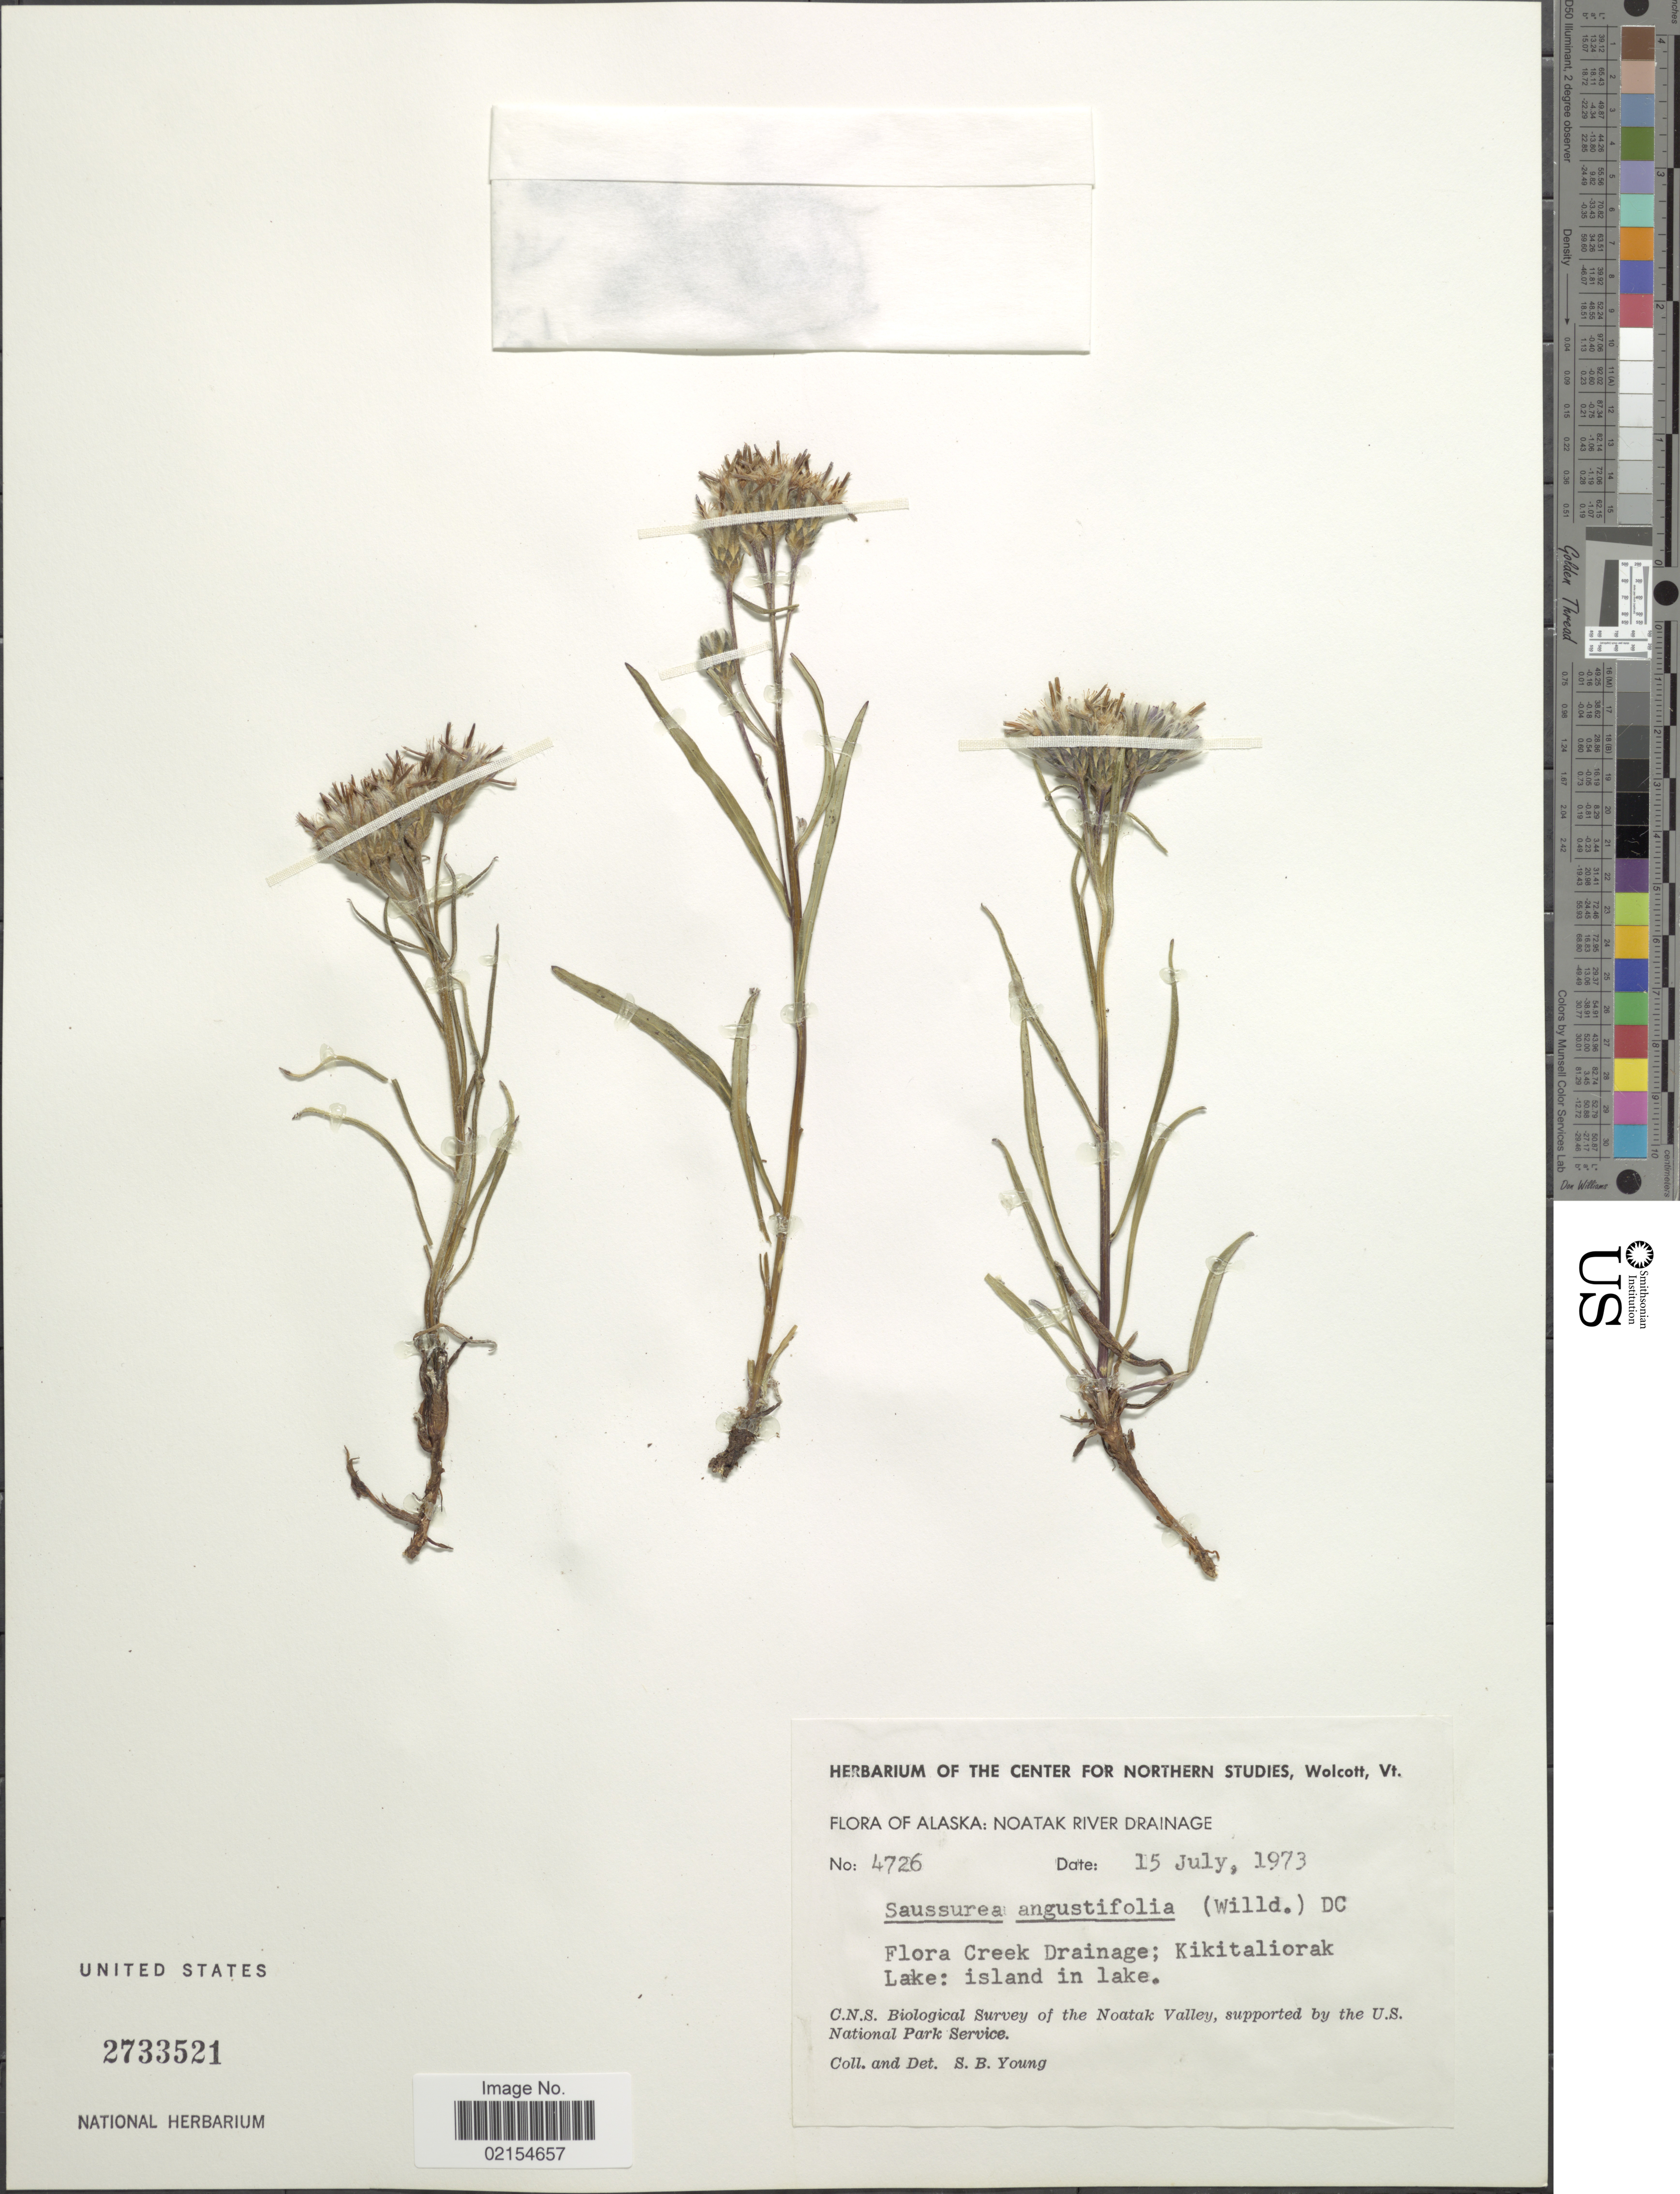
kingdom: Plantae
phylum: Tracheophyta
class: Magnoliopsida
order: Asterales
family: Asteraceae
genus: Saussurea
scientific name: Saussurea angustifolia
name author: (L.) DC.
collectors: S. Young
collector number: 4726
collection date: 1973-07-15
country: United States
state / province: Alaska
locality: Noatak River Drainage, Flora Creek Drainage, Kikitaliorak Lake, Island in lake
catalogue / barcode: US 2733521